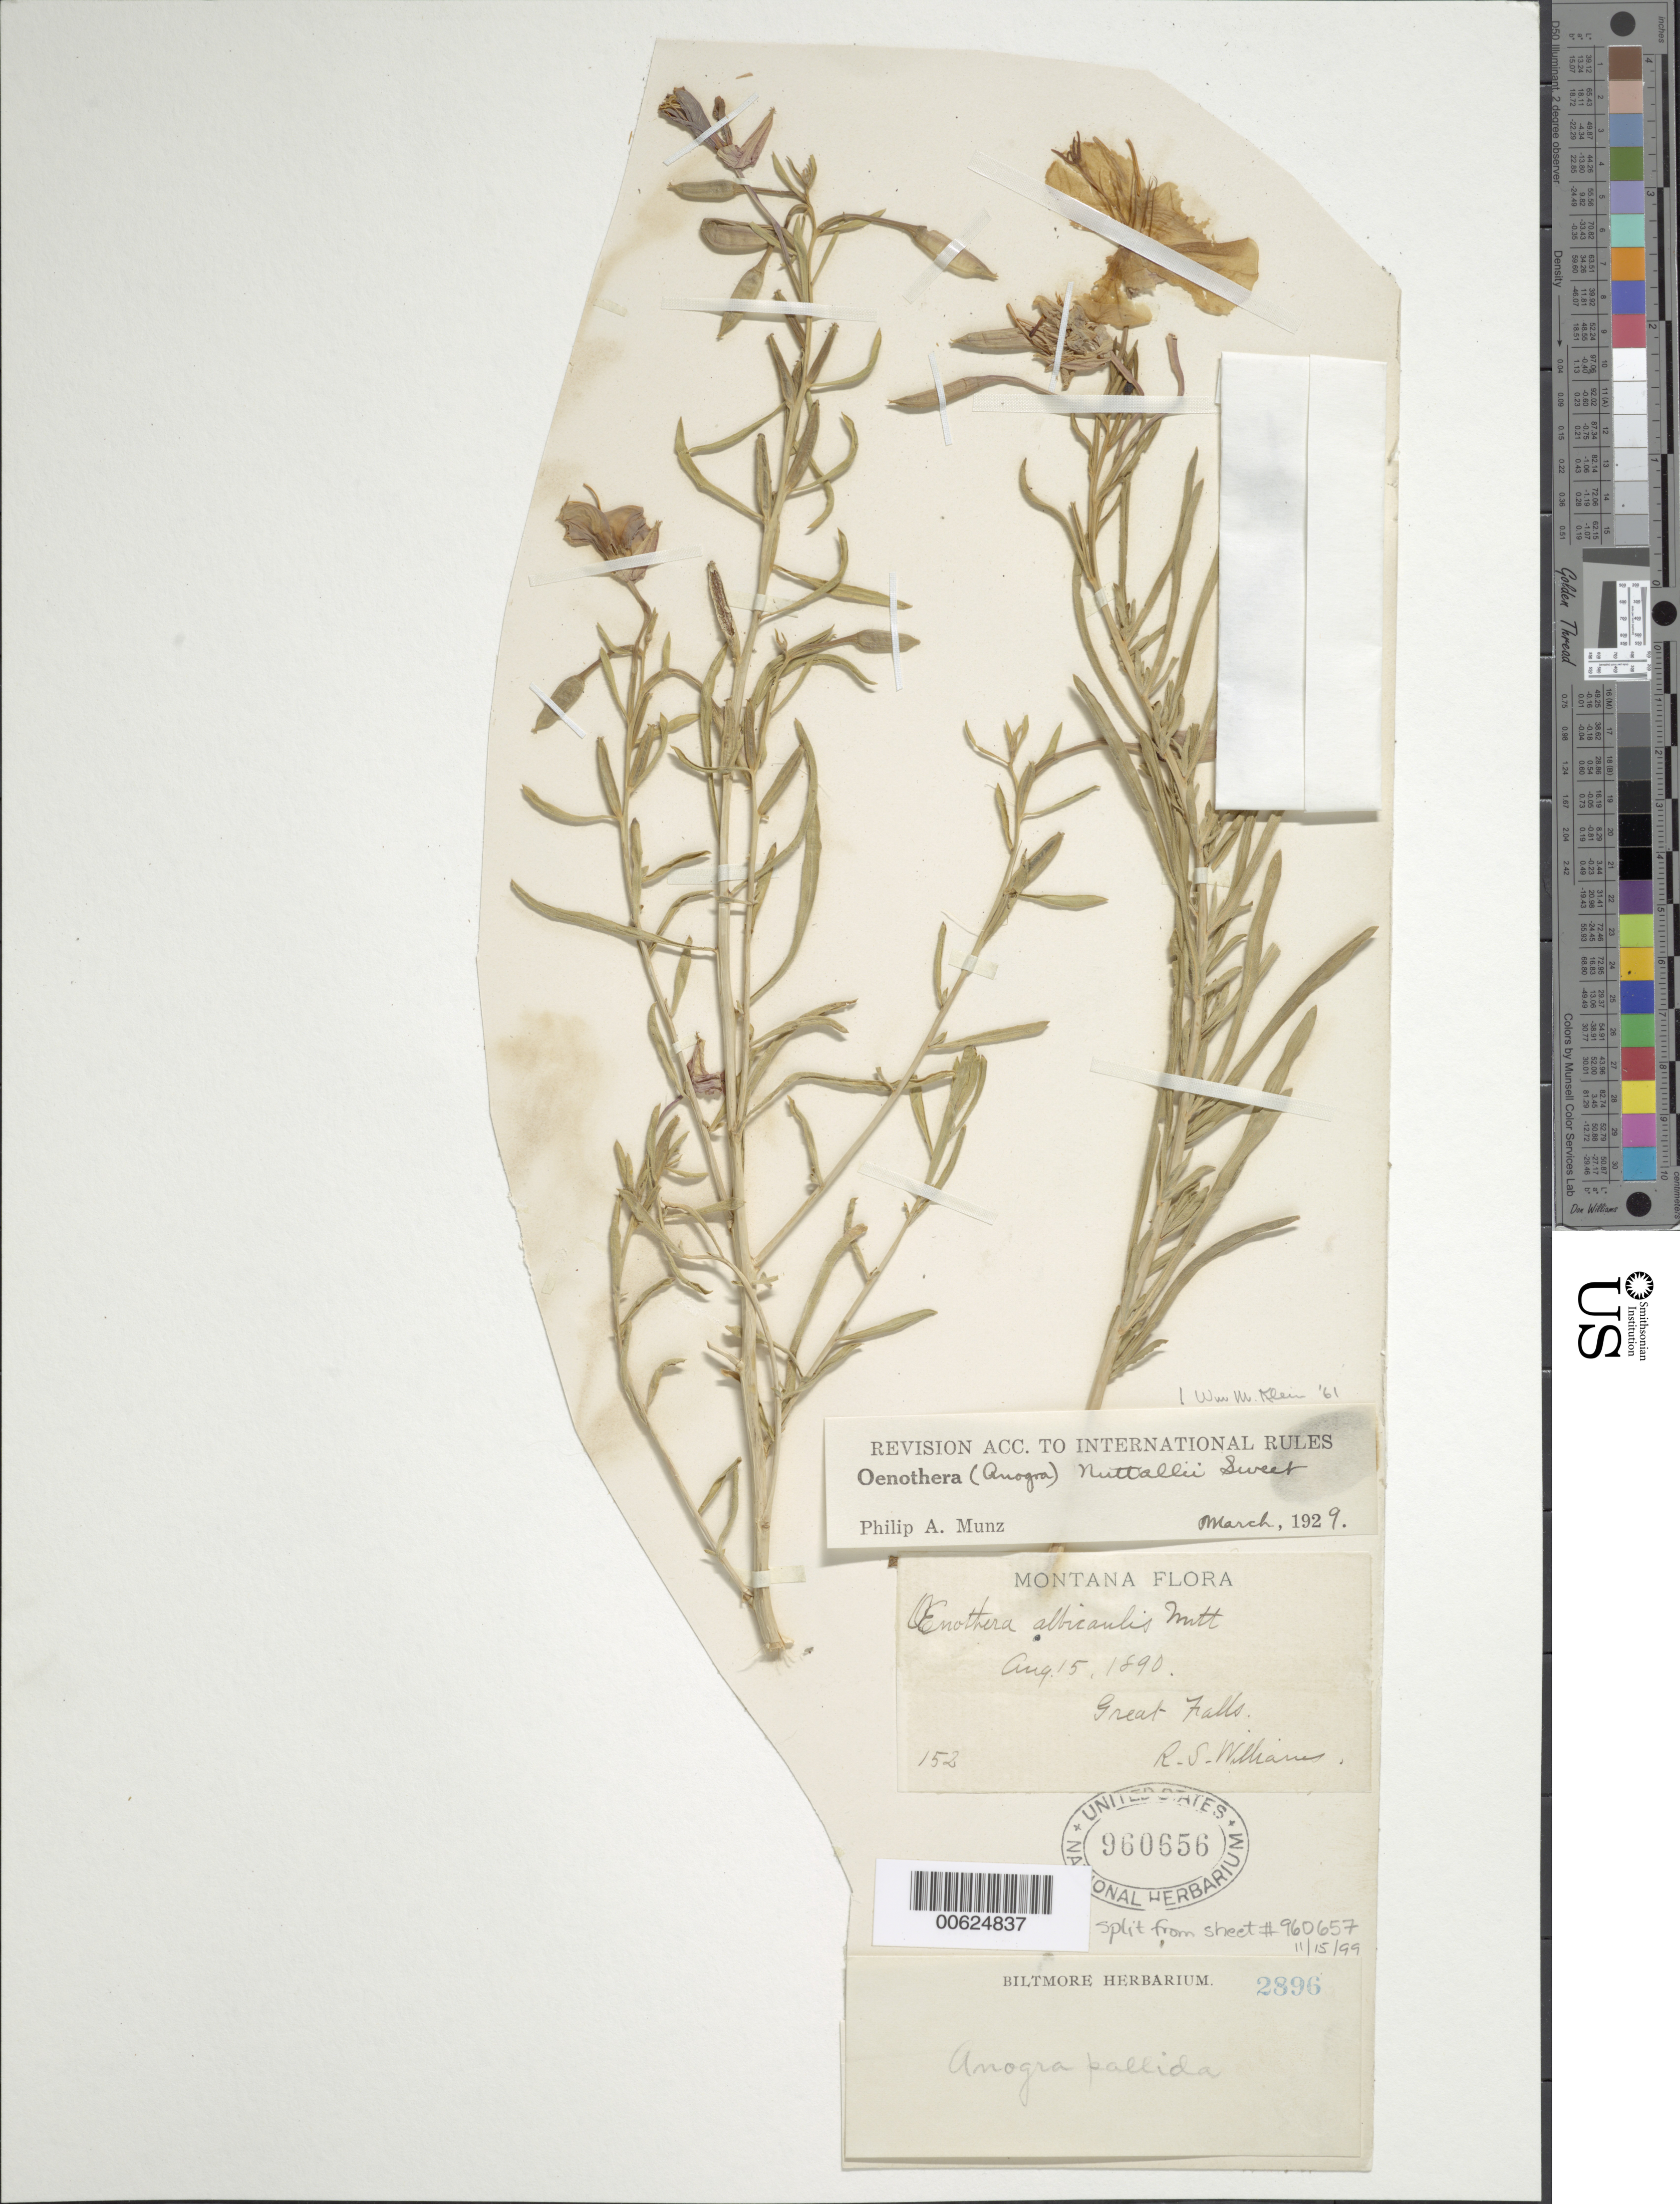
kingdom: Plantae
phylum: Tracheophyta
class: Magnoliopsida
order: Myrtales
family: Onagraceae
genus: Oenothera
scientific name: Oenothera nuttallii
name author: Sweet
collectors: R. S. Williams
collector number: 158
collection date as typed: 15 Aug 1890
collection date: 1890-08-15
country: United States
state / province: Montana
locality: Great Falls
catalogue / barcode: US 960656